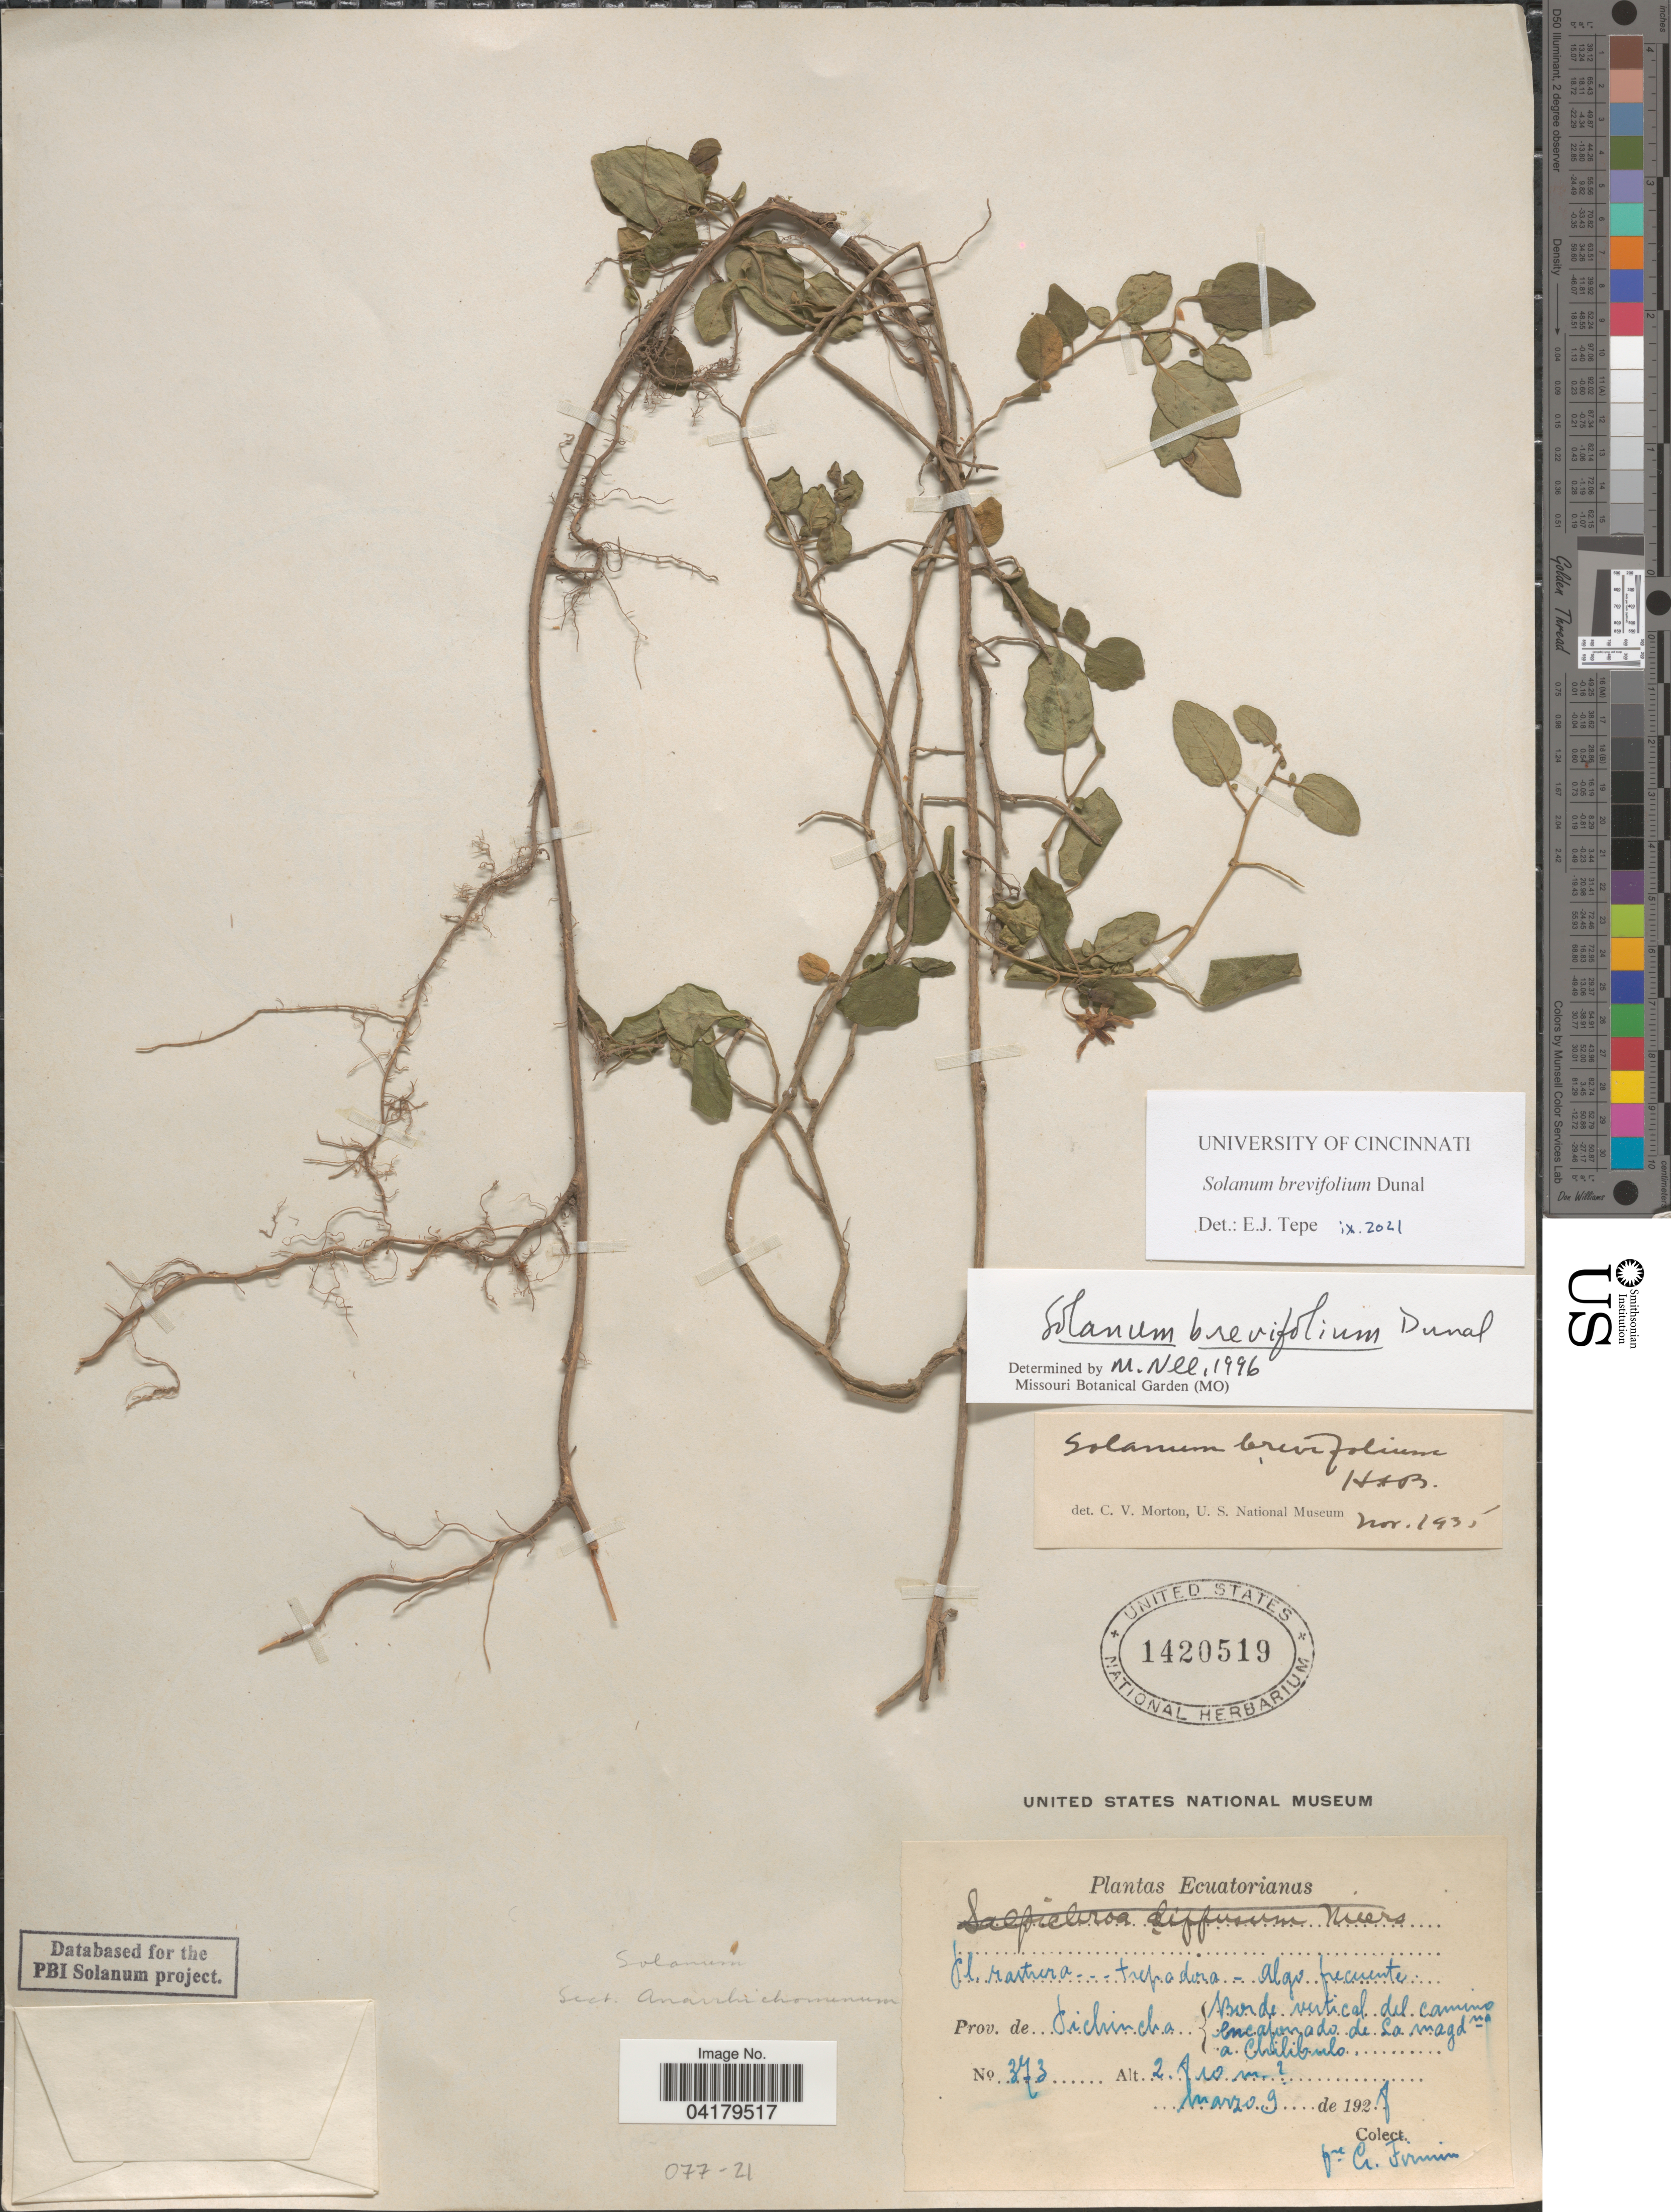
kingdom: Plantae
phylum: Tracheophyta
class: Magnoliopsida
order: Solanales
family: Solanaceae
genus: Solanum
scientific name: Solanum brevifolium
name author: Dunal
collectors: F. Firmin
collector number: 373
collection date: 1928-03-09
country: Ecuador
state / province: Pichincha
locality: Borde vertical del camino encafonado de La Magdna a Chilibulo.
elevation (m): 2810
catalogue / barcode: US 1420519